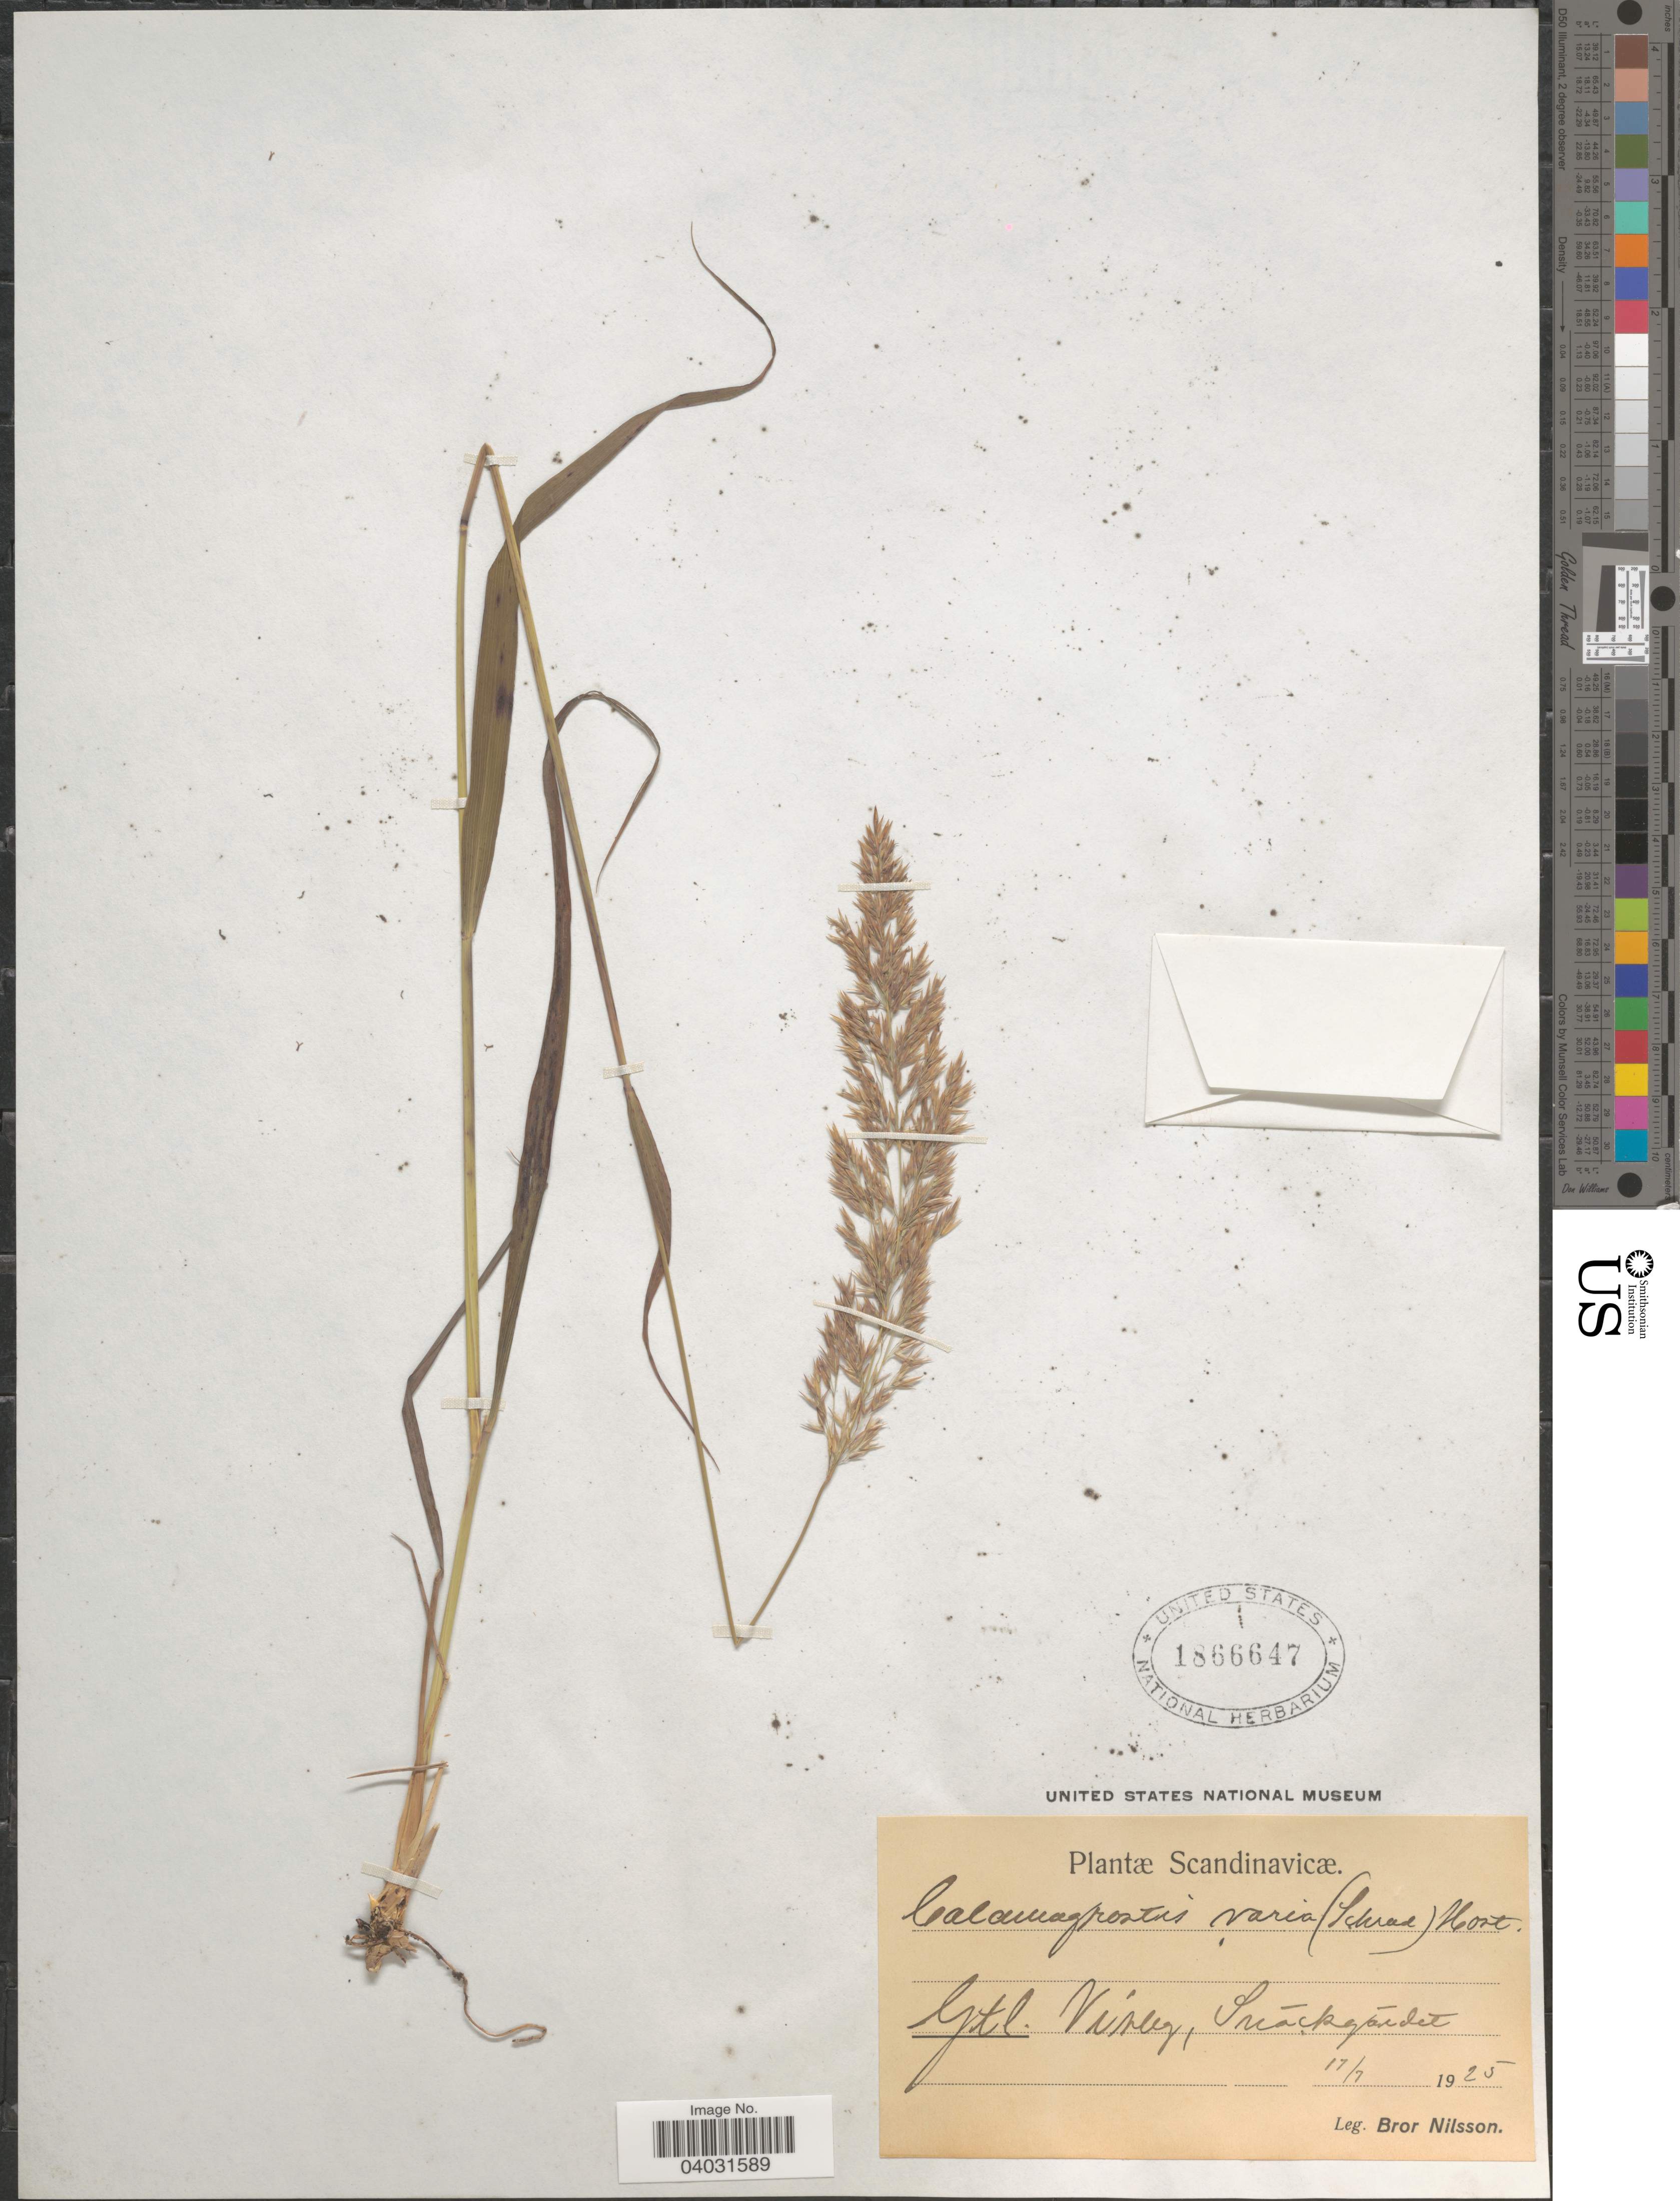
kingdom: Plantae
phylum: Tracheophyta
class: Liliopsida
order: Poales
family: Poaceae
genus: Calamagrostis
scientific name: Calamagrostis varia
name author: Host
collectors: B. Nilsson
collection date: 1925-07-17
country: Sweden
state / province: Gotland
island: Gotland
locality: Scandinavicæ. Gtl. Visby, Snäckgärdet.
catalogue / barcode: US 1866647